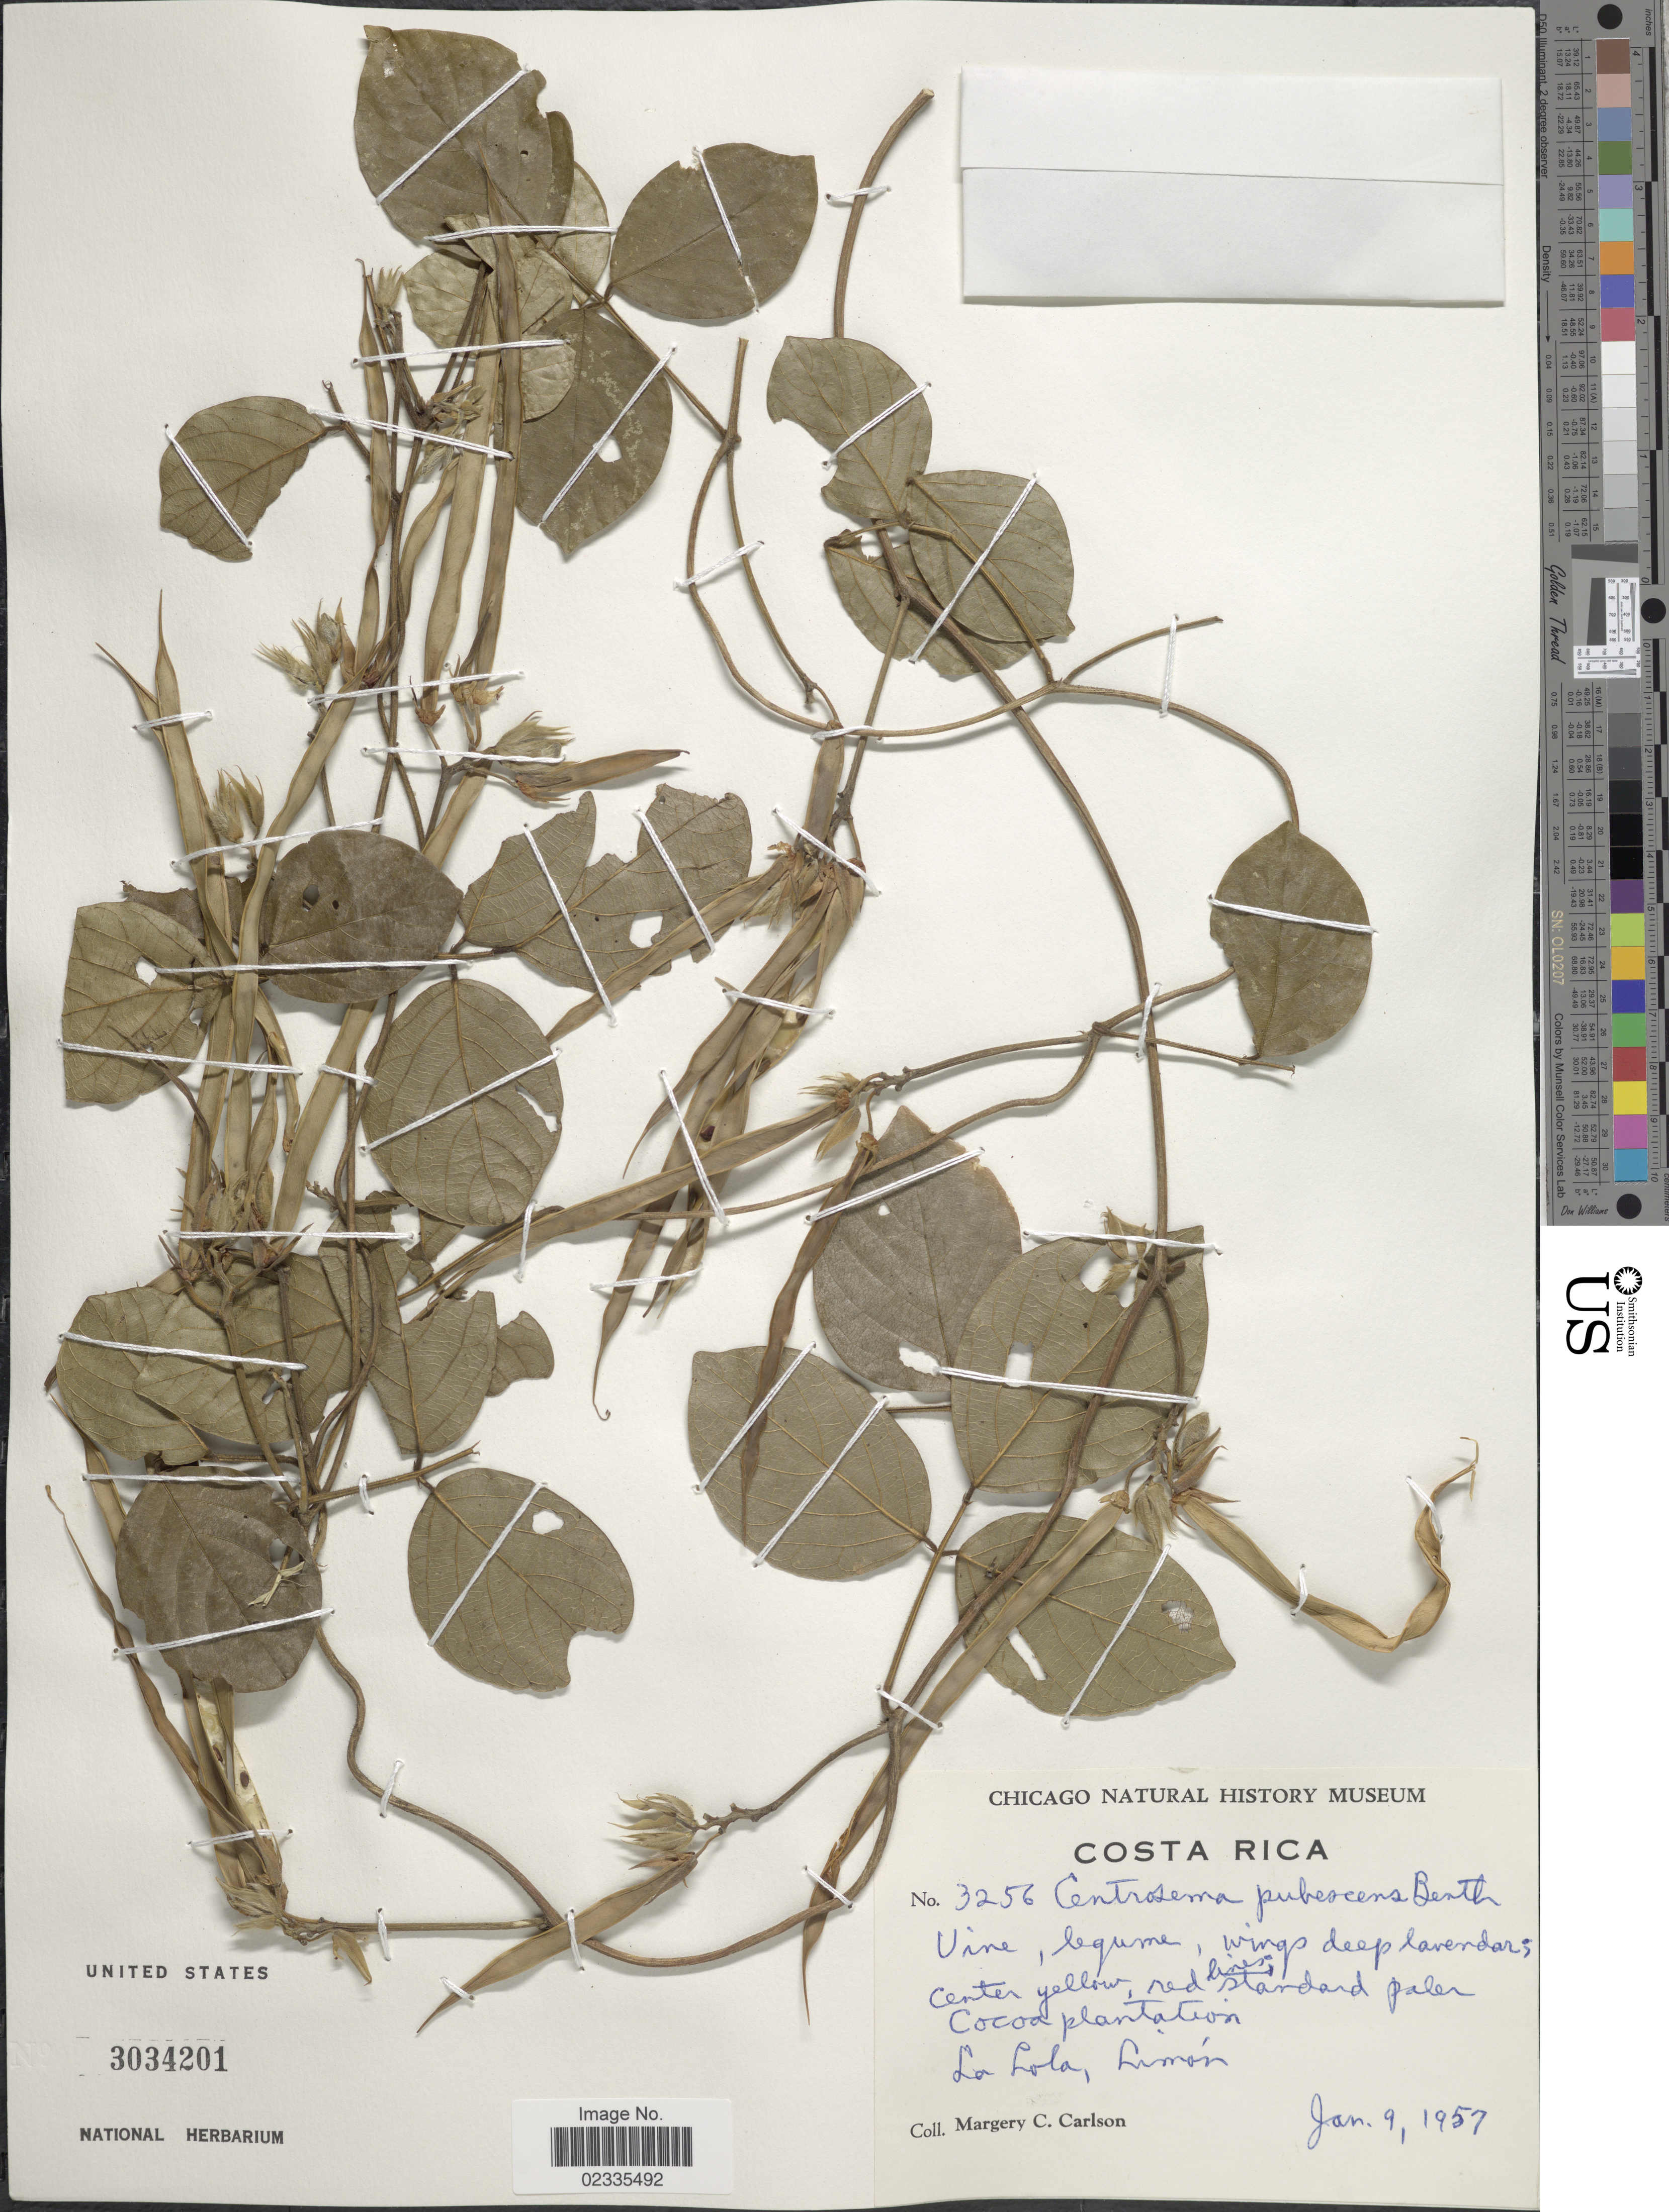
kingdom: Plantae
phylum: Tracheophyta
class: Magnoliopsida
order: Fabales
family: Fabaceae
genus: Centrosema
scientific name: Centrosema pubescens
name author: Benth.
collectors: M. C. Carlson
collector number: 3256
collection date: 1957-01-09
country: Costa Rica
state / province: Limón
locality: La Lola, Limon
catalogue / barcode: US 3034201